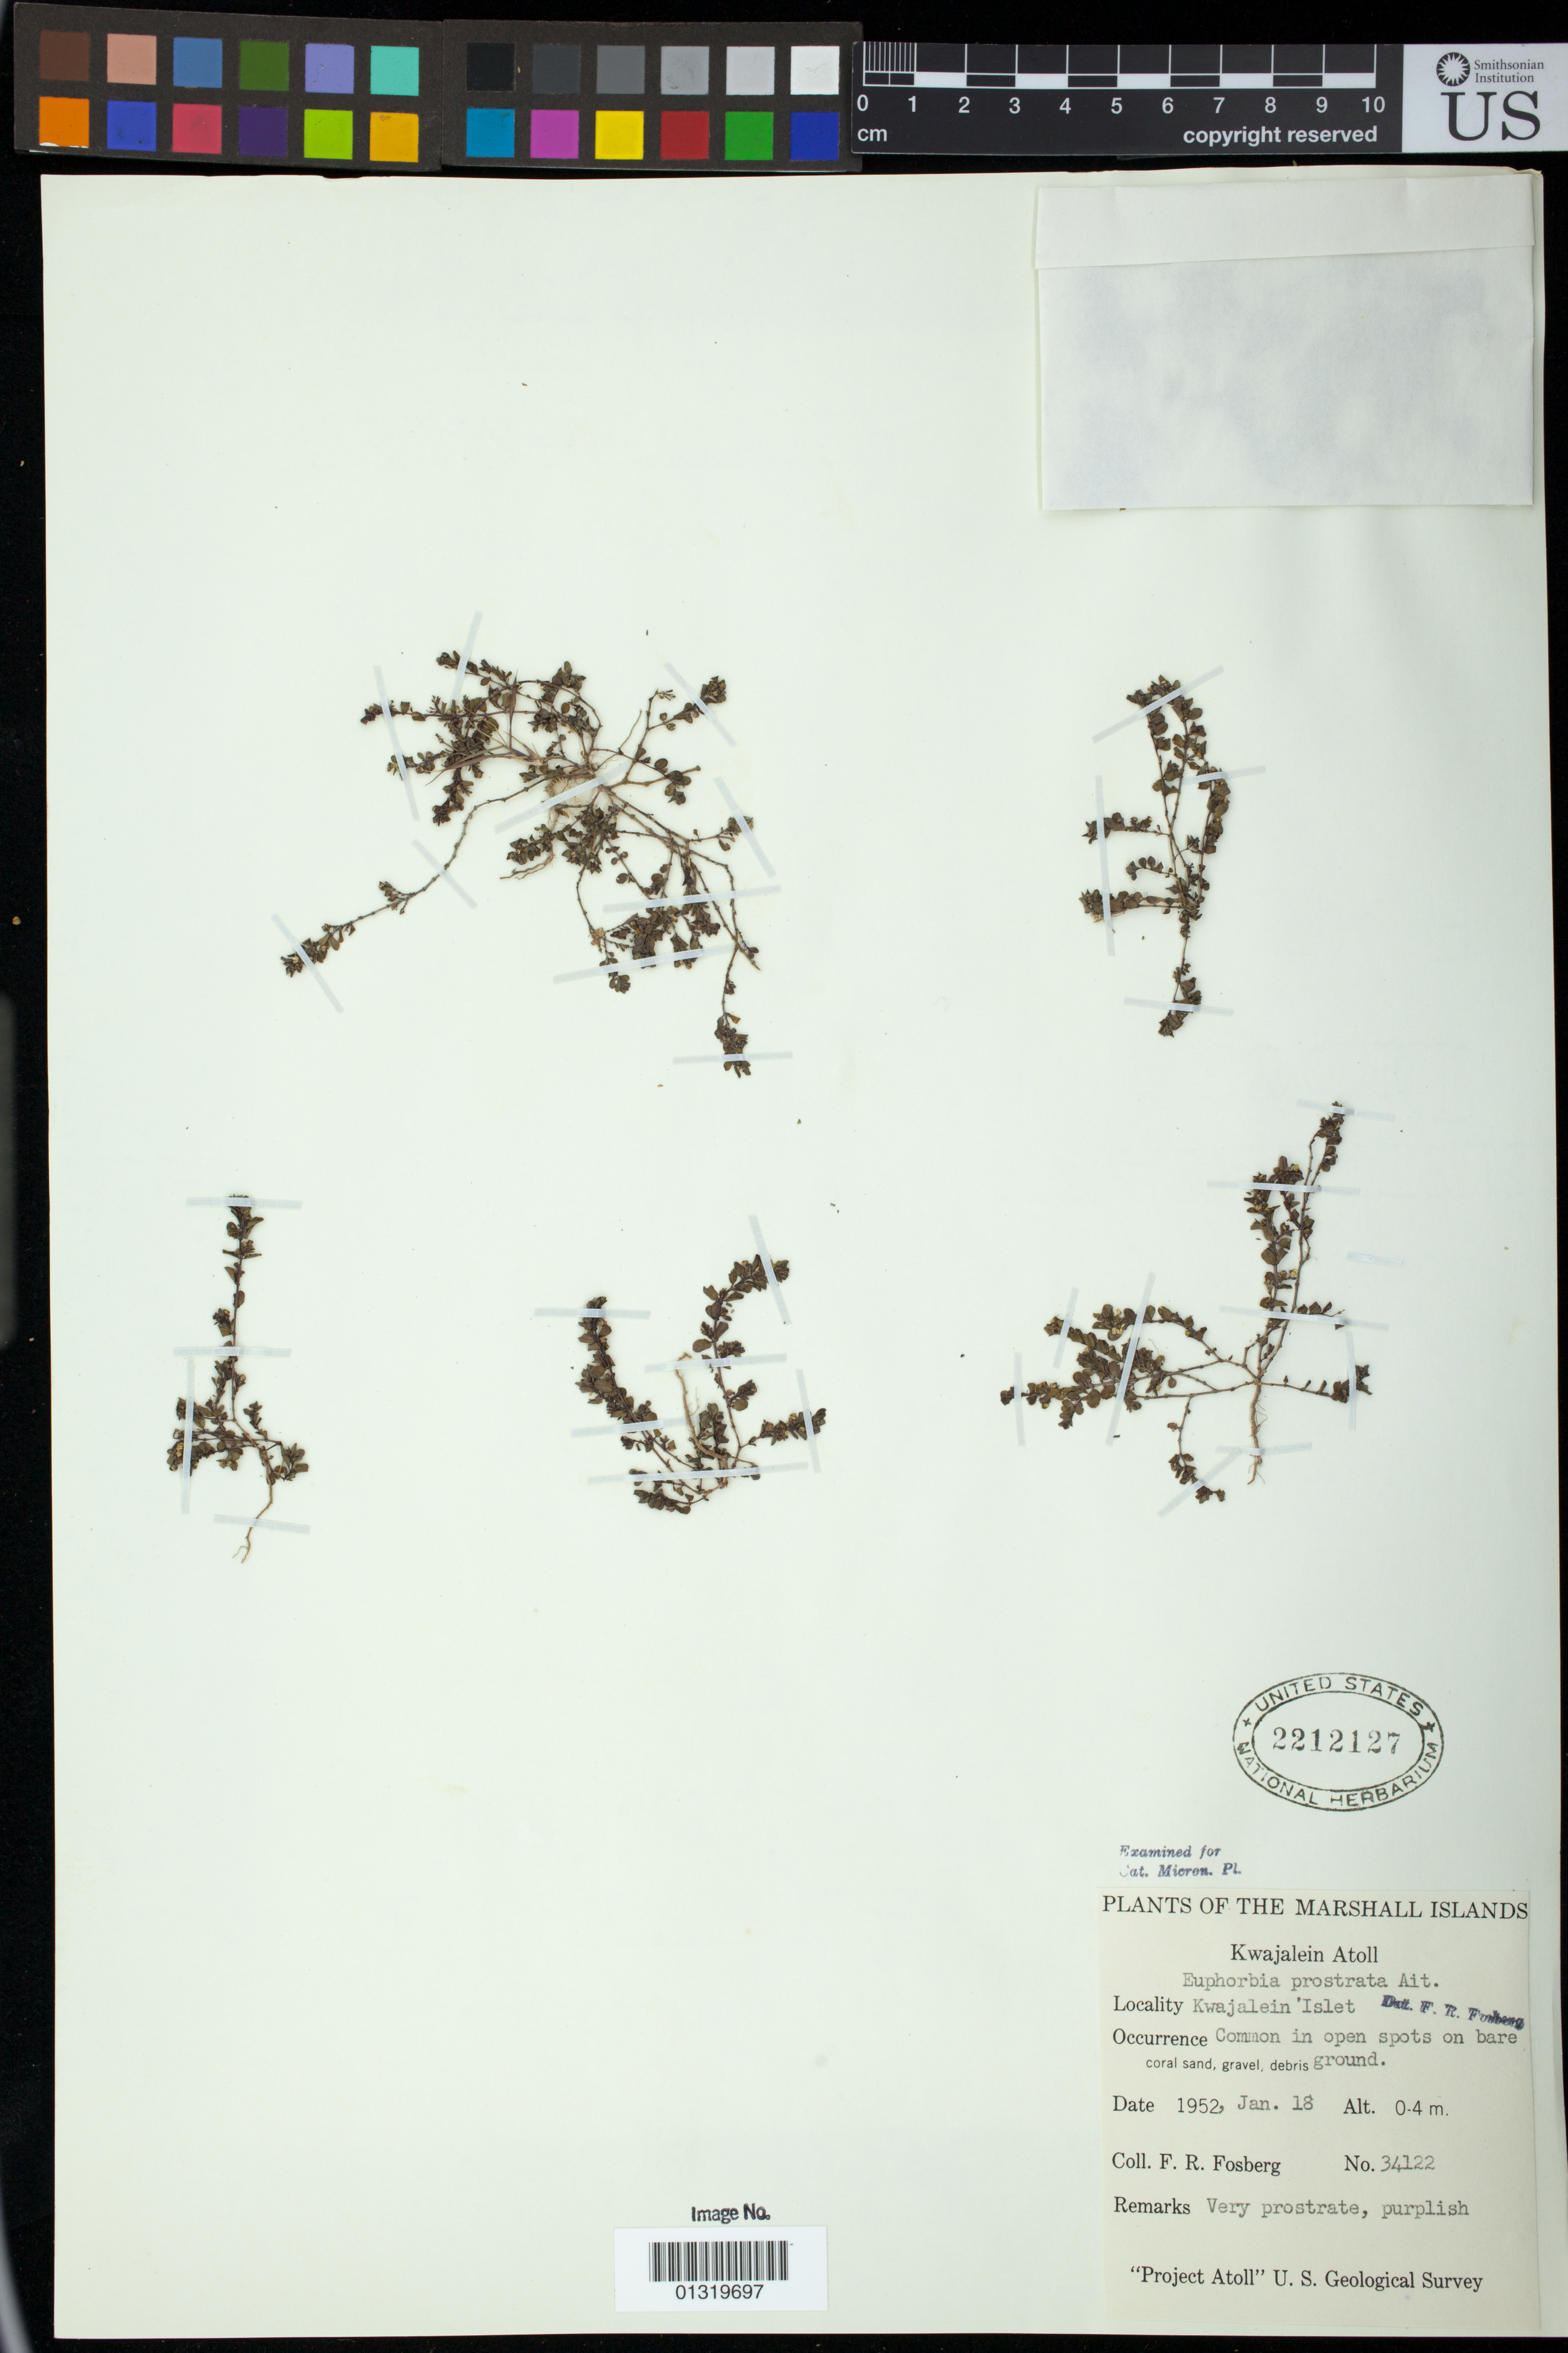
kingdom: Plantae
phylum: Tracheophyta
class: Magnoliopsida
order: Malpighiales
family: Euphorbiaceae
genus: Euphorbia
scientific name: Euphorbia prostrata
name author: Aiton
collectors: F. R. Fosberg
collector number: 34122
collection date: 1952-01-18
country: Marshall Islands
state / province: Kwajalein Atoll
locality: Kwaalein Islet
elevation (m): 0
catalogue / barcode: US 2212127